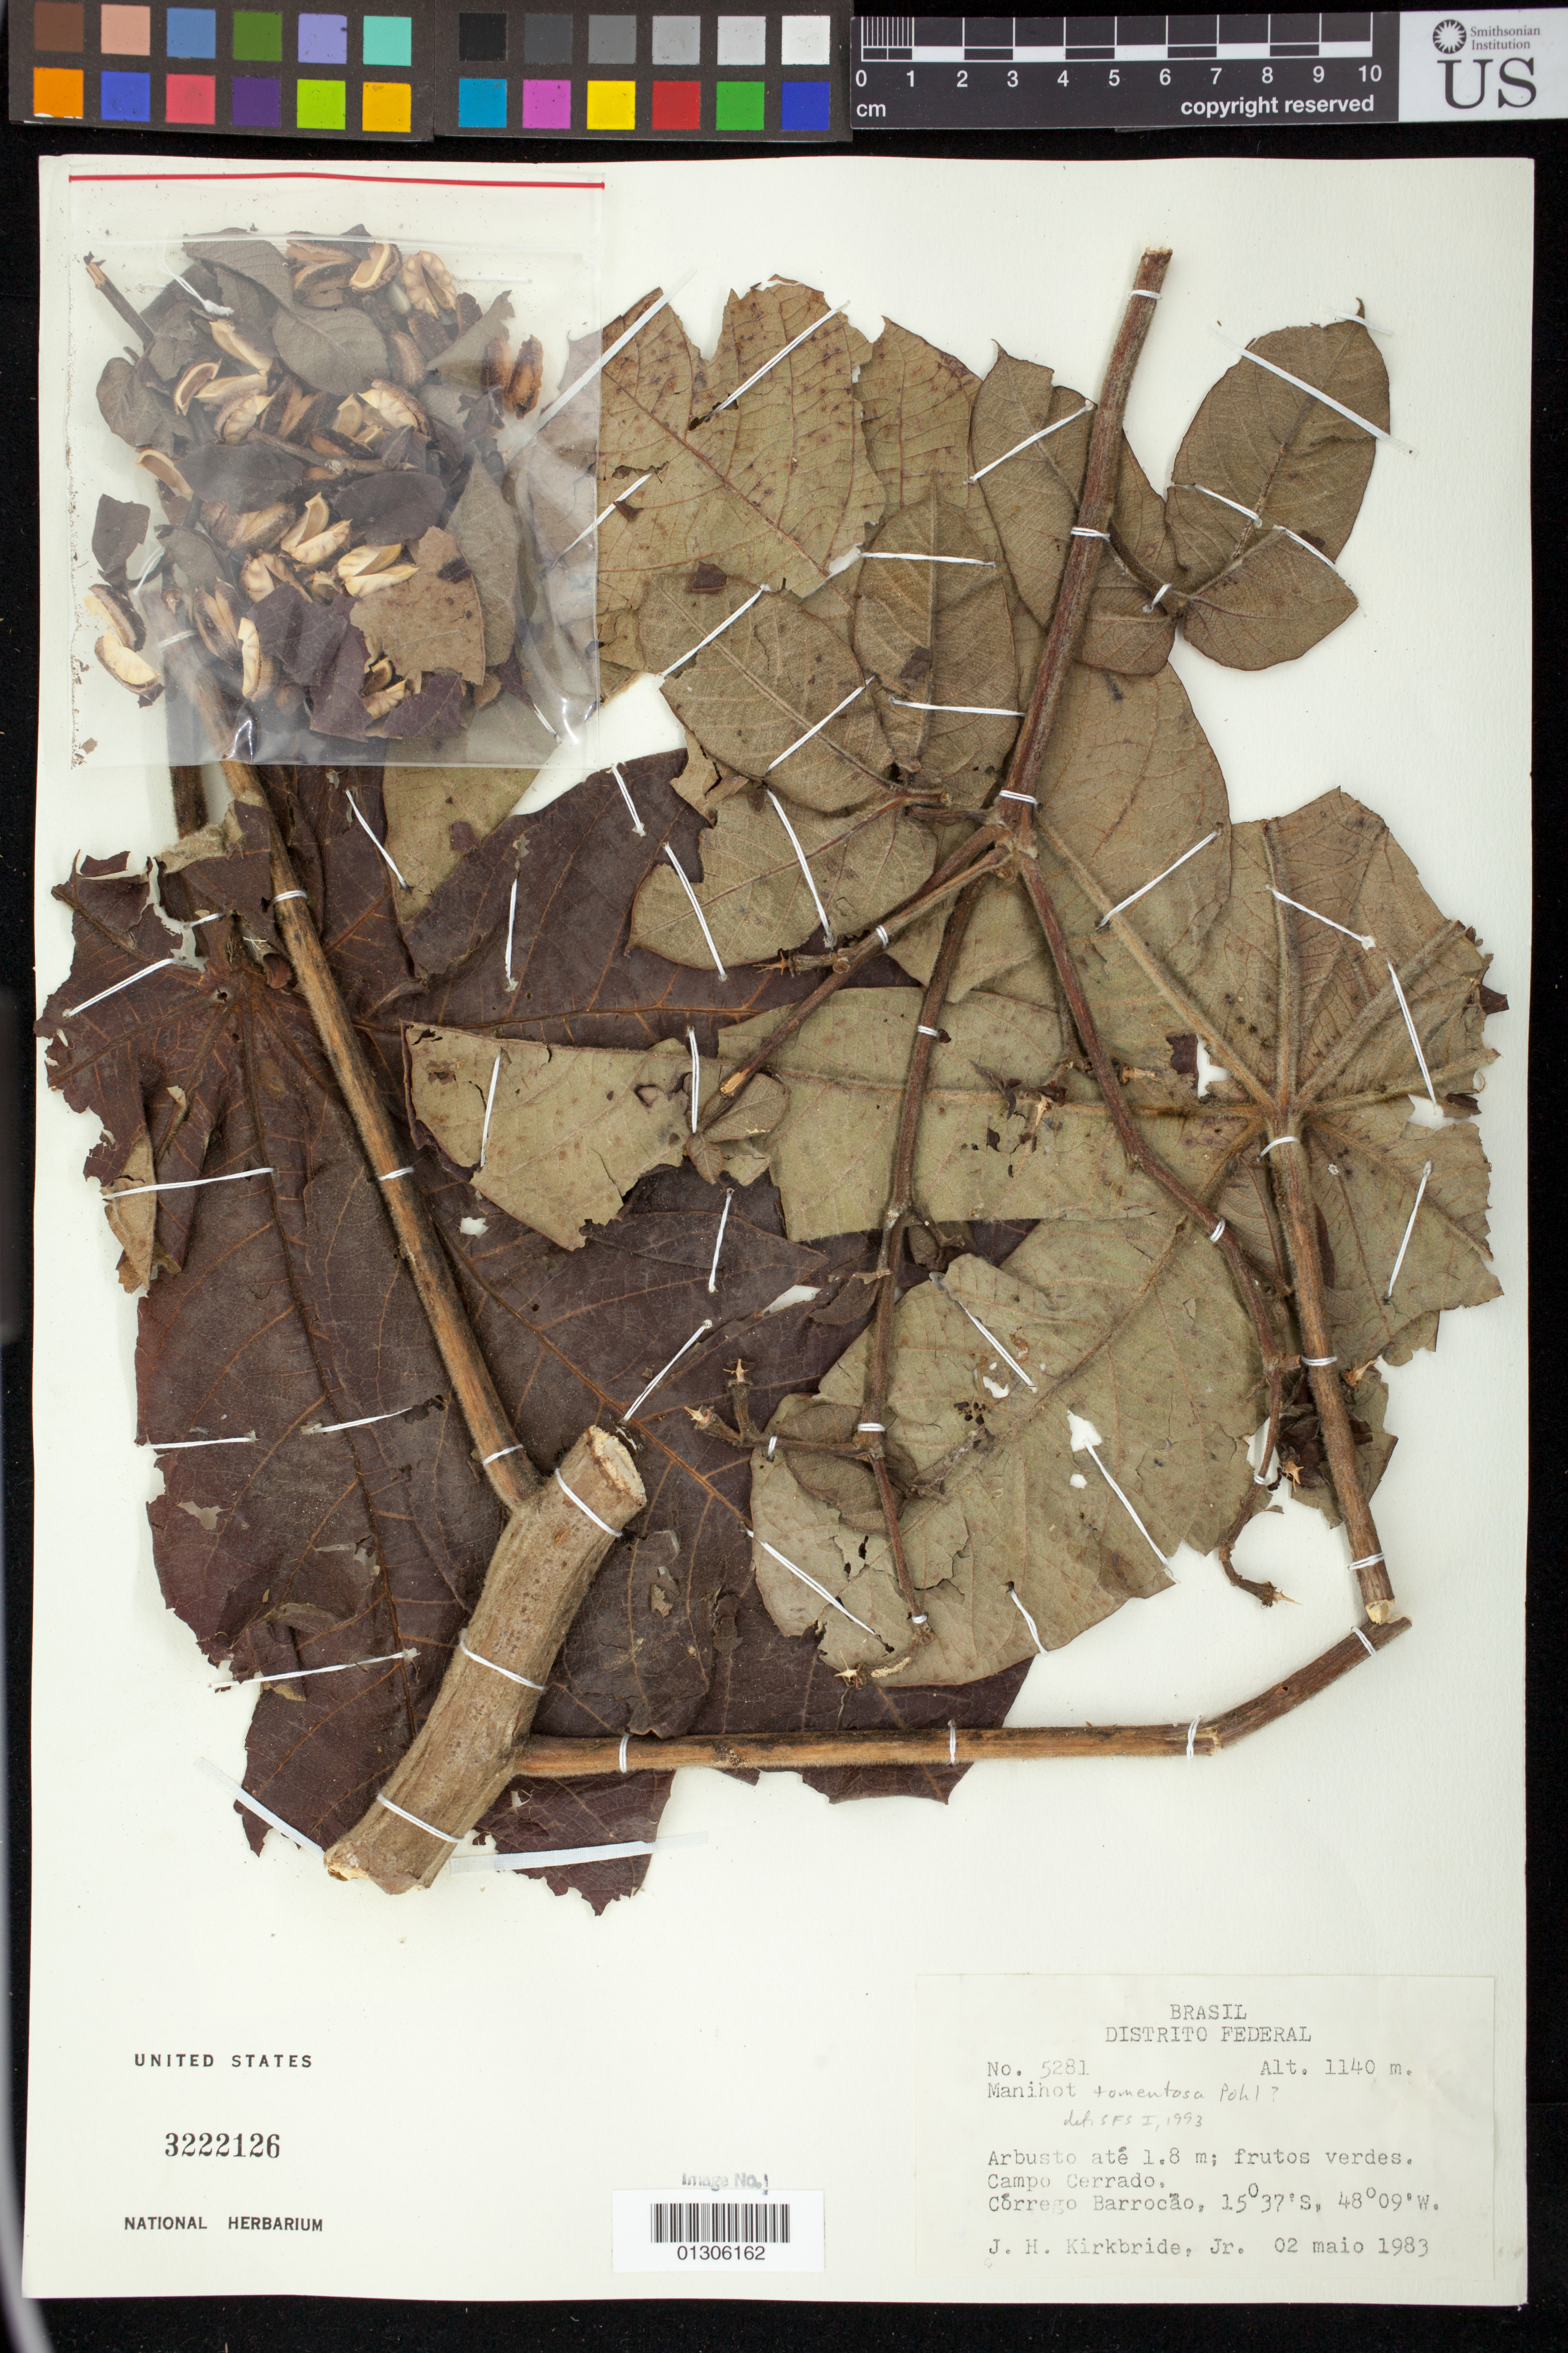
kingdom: Plantae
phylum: Tracheophyta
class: Magnoliopsida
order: Malpighiales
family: Euphorbiaceae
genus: Manihot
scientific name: Manihot tomentosa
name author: Pohl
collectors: J. H. Kirkbride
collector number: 5281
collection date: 1983-02-05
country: Brazil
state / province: Minas Gerais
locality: Campo Cerrado.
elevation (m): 1140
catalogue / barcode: US 3222126